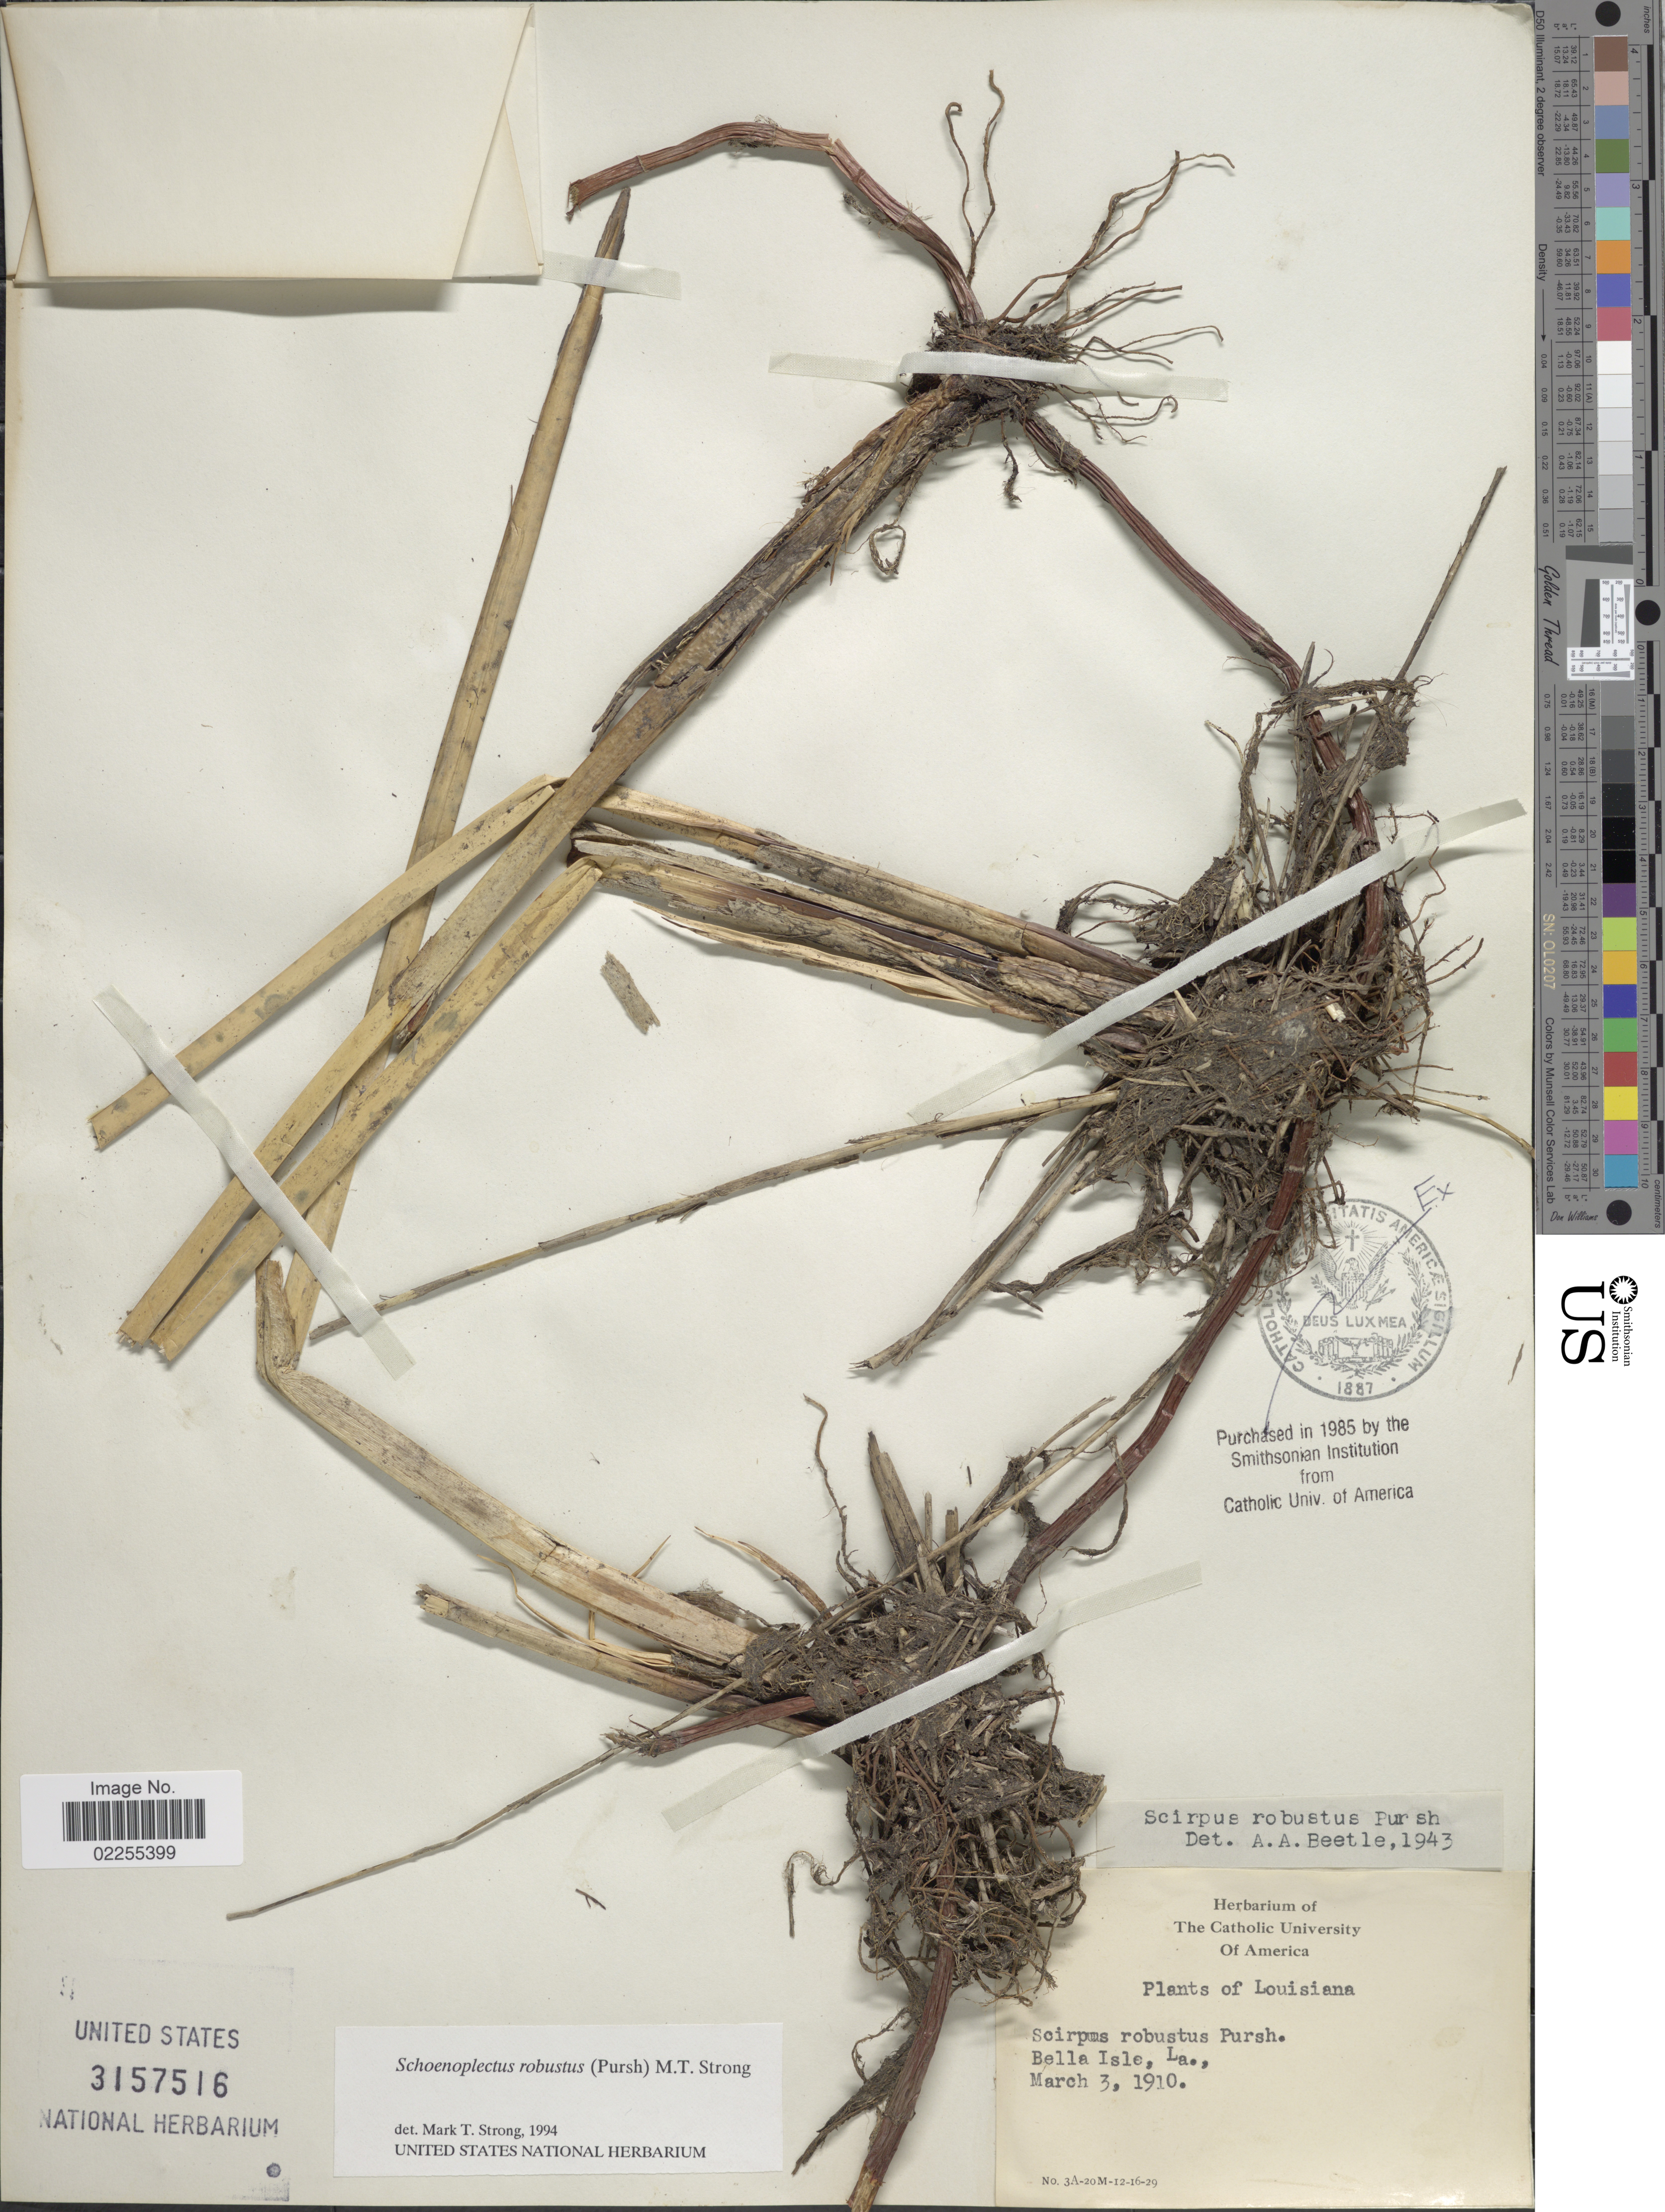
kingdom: Plantae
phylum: Tracheophyta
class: Liliopsida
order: Poales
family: Cyperaceae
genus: Bolboschoenus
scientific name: Bolboschoenus robustus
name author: (Pursh) Soják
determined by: Strong, M. T., (US), Smithsonian Institution - National Museum of Natural History (UNITED STATES)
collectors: ex herb. Catholic University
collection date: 1910-03-03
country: United States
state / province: Louisiana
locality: Bella Isle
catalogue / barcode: US 3157516